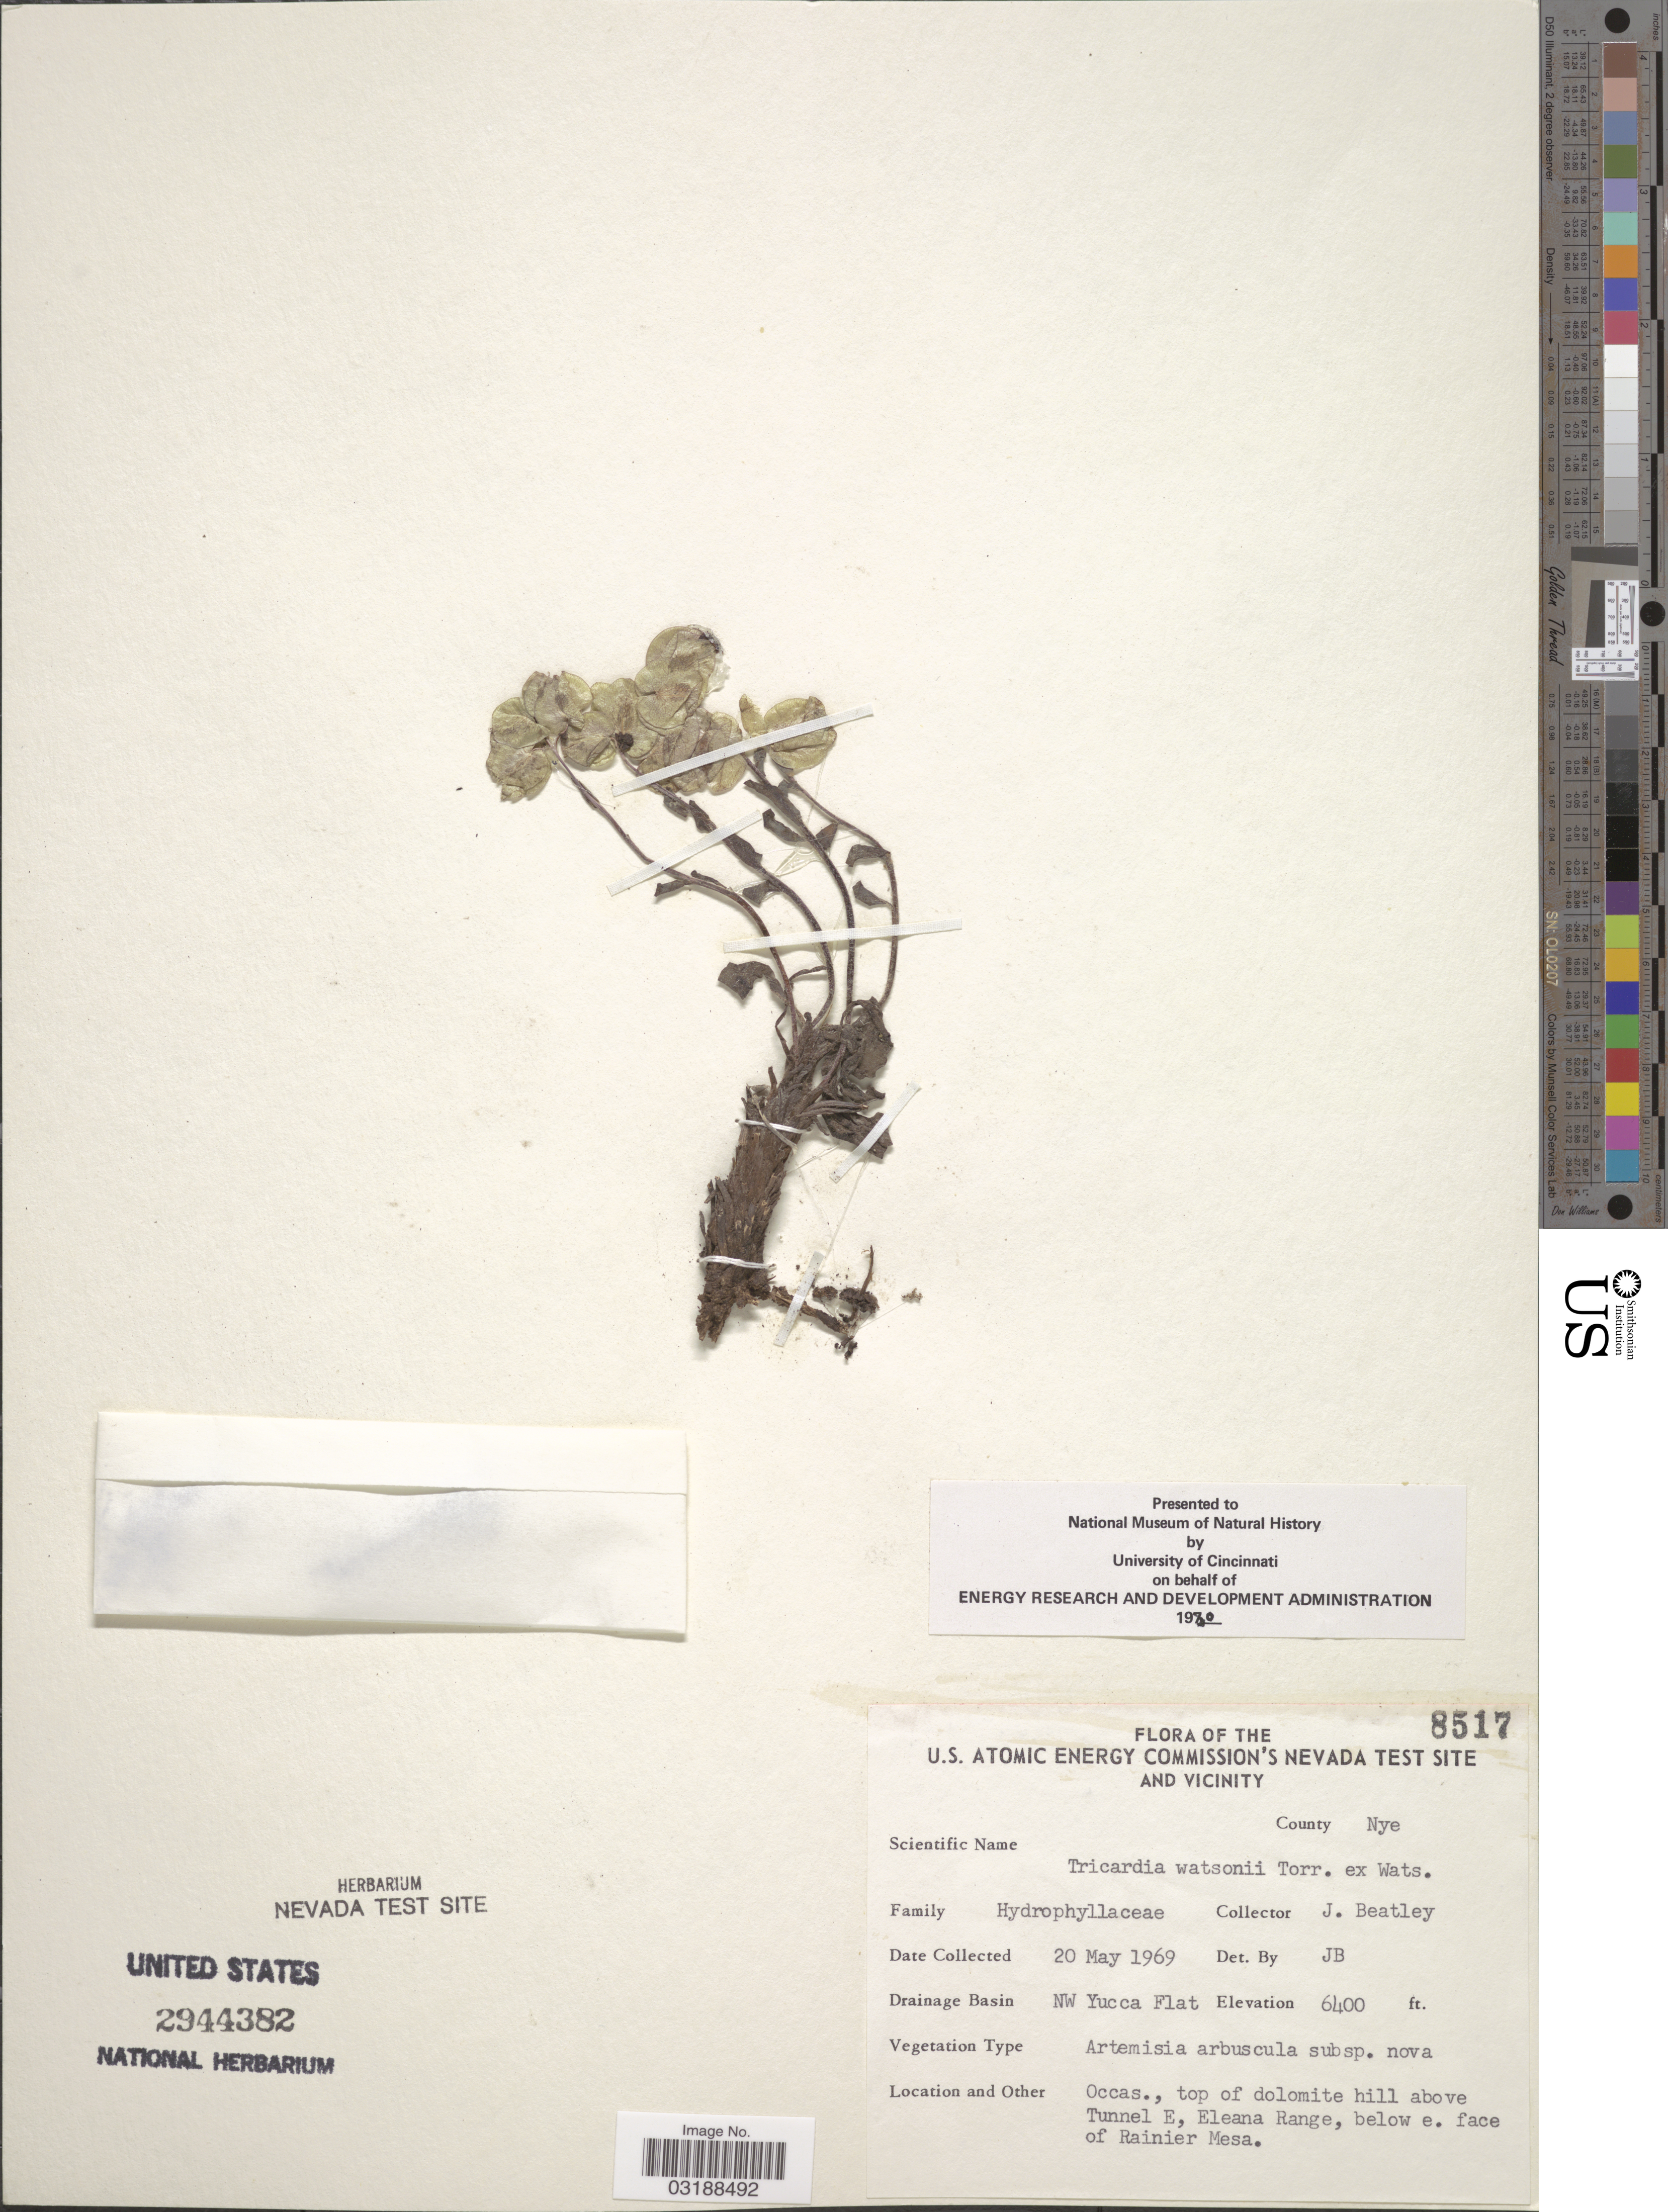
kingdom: Plantae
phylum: Tracheophyta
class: Magnoliopsida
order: Boraginales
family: Hydrophyllaceae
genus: Tricardia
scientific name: Tricardia watsonii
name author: Torr. ex S. Watson in C. King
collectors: J. C. Beatley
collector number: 8517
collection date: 1969-05-20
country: United States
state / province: Nevada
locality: U.S. Atomic Energy Commission's Nevada Test Site and Vicinity, County Nye, Drainage Basin NW Yucca Flat, Occas., top of dolomite hill above Tunnel E, Eleana Range, below e. face of Rainier Mesa.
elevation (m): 1951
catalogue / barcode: US 2944382